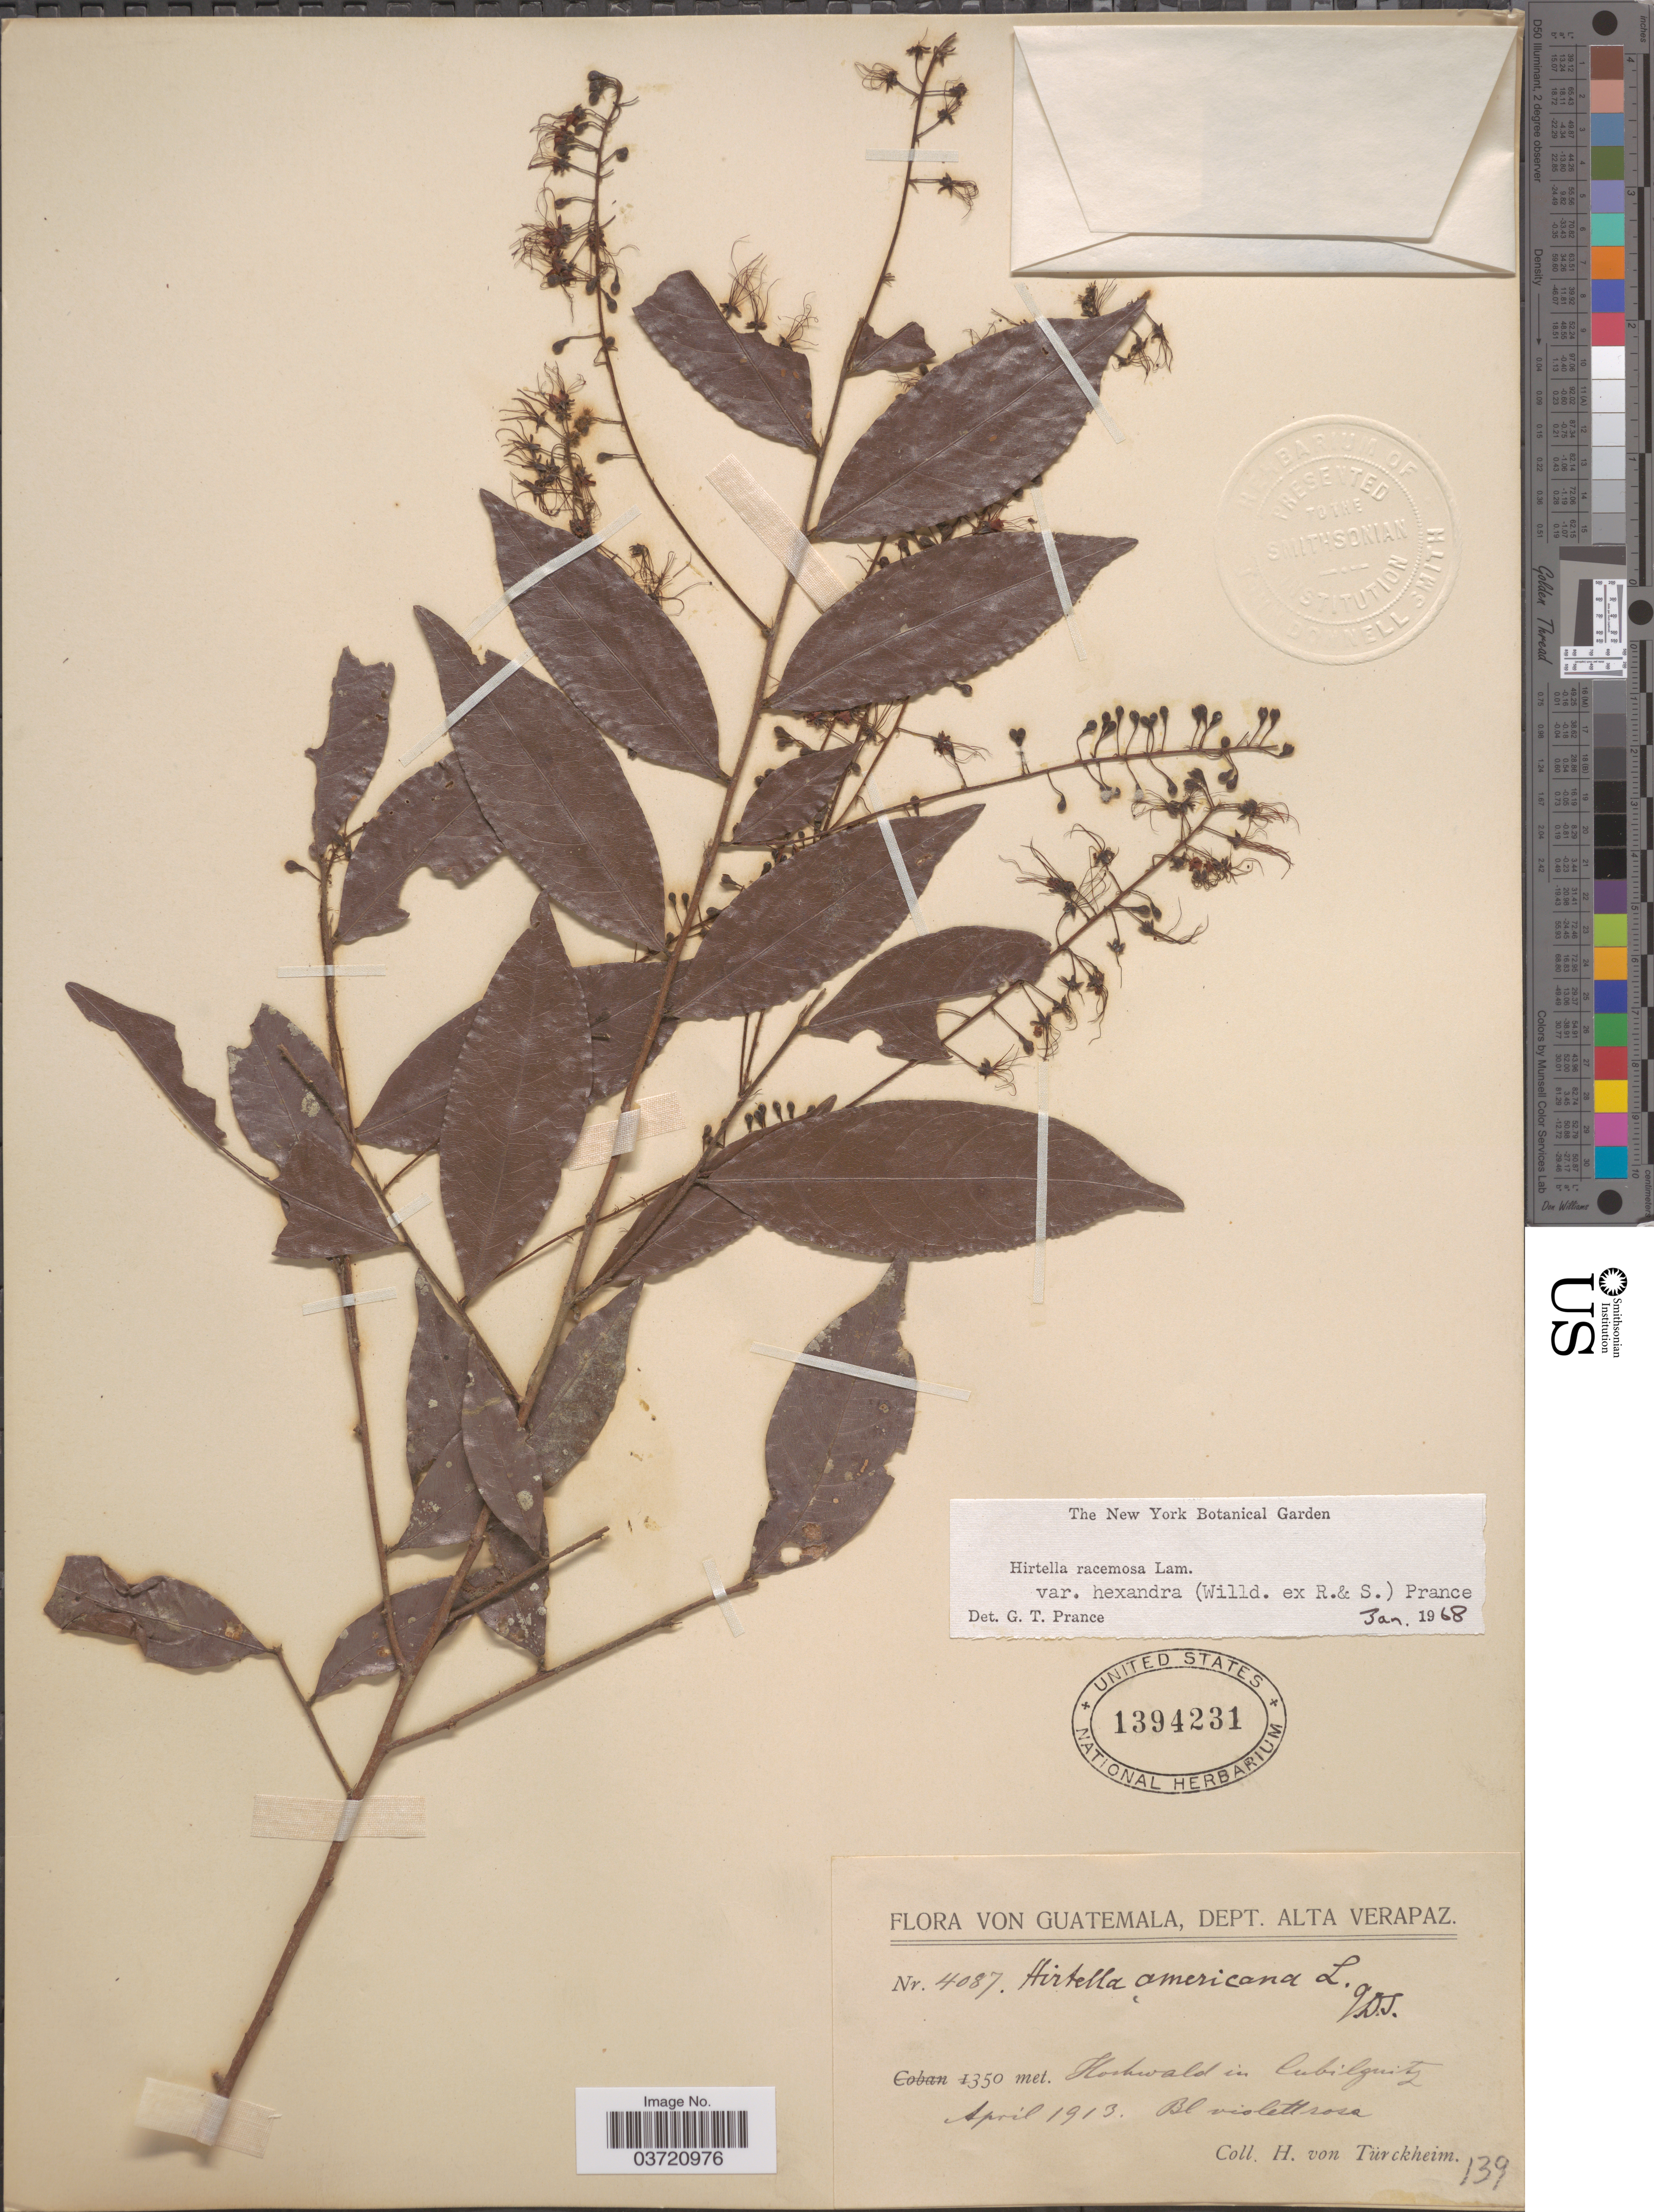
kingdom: Plantae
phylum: Tracheophyta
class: Magnoliopsida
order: Malpighiales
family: Chrysobalanaceae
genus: Hirtella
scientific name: Hirtella racemosa var. hexandra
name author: (Willd. ex Roem. & Schult.) Prance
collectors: H. von Türckheim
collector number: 4087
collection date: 1913-04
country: Guatemala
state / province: Alta Verapaz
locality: Dept. Alta Verapaz. Hochwald in Cubilquitz.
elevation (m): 350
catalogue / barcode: US 1394231